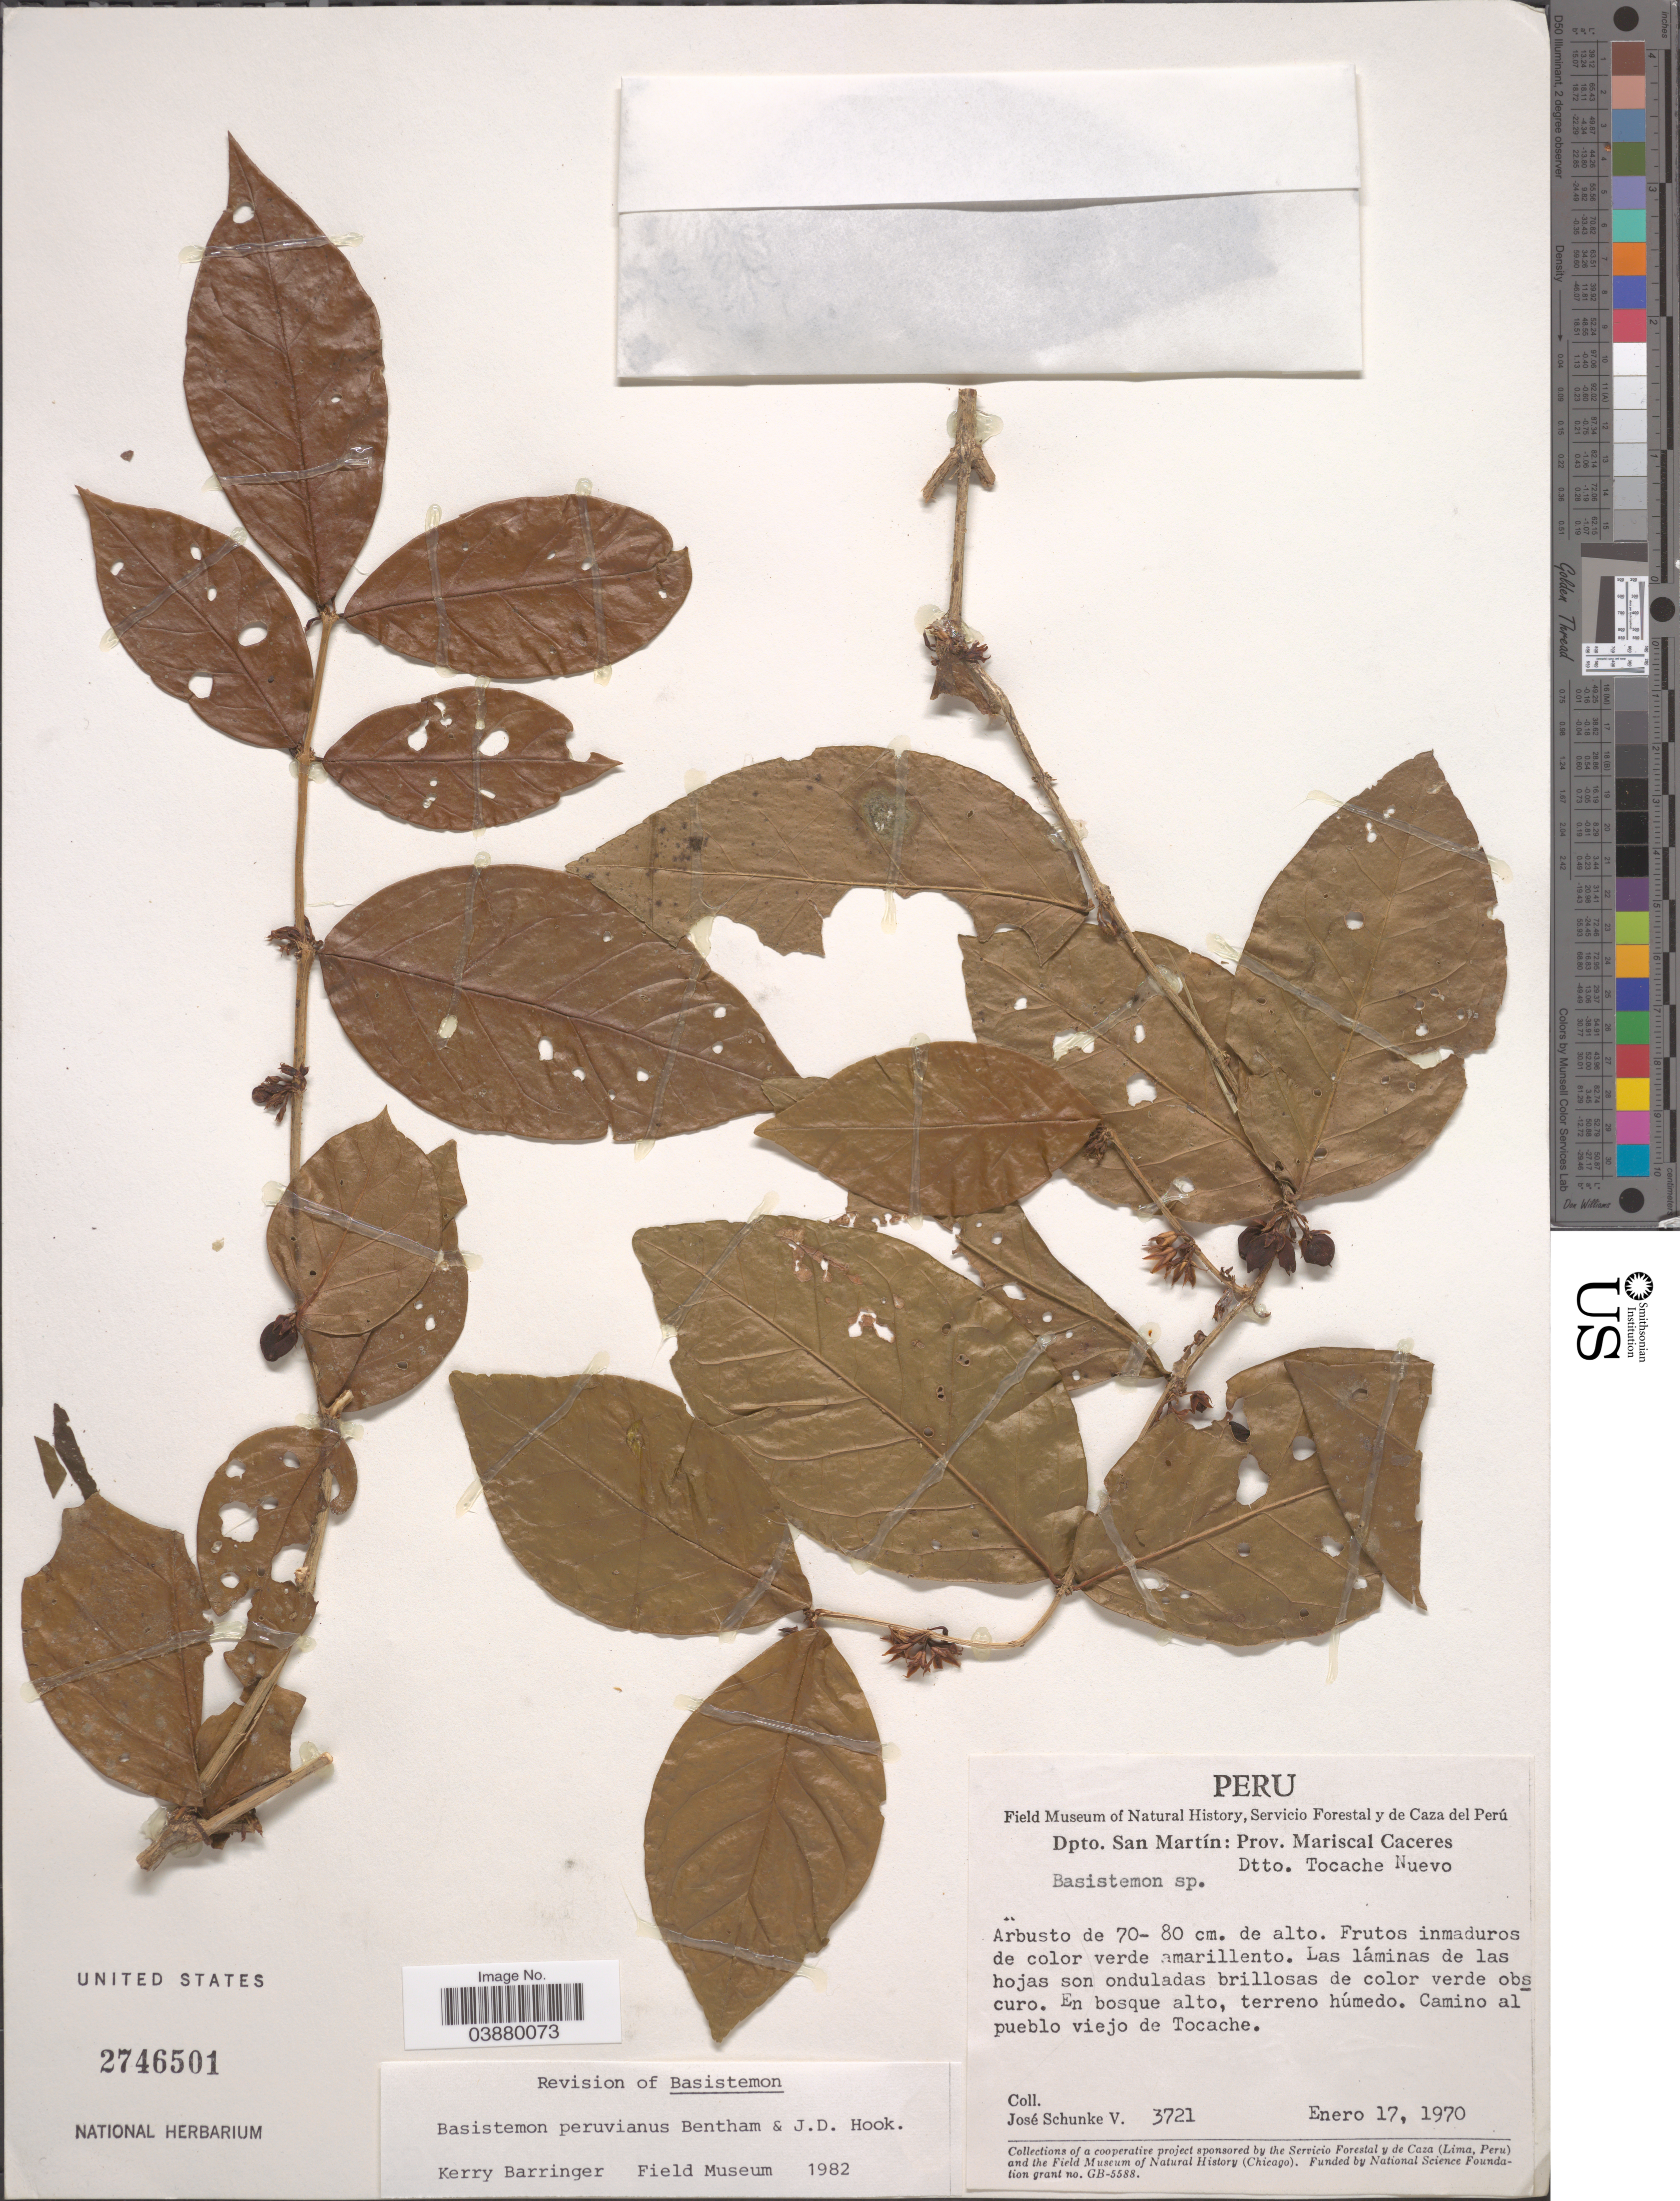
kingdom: Plantae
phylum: Tracheophyta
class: Magnoliopsida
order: Lamiales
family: Plantaginaceae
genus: Basistemon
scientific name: Basistemon peruvianus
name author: B.D. Jacks.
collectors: J. Schunke Vigo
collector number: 3721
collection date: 1970-01-17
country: Peru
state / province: San Martín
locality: Dpto. San Martín: Prov. Mariscal Caceres, Dtto. Tocache Nuevo. Camino al pueblo viejo de Tocache.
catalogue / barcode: US 2746501